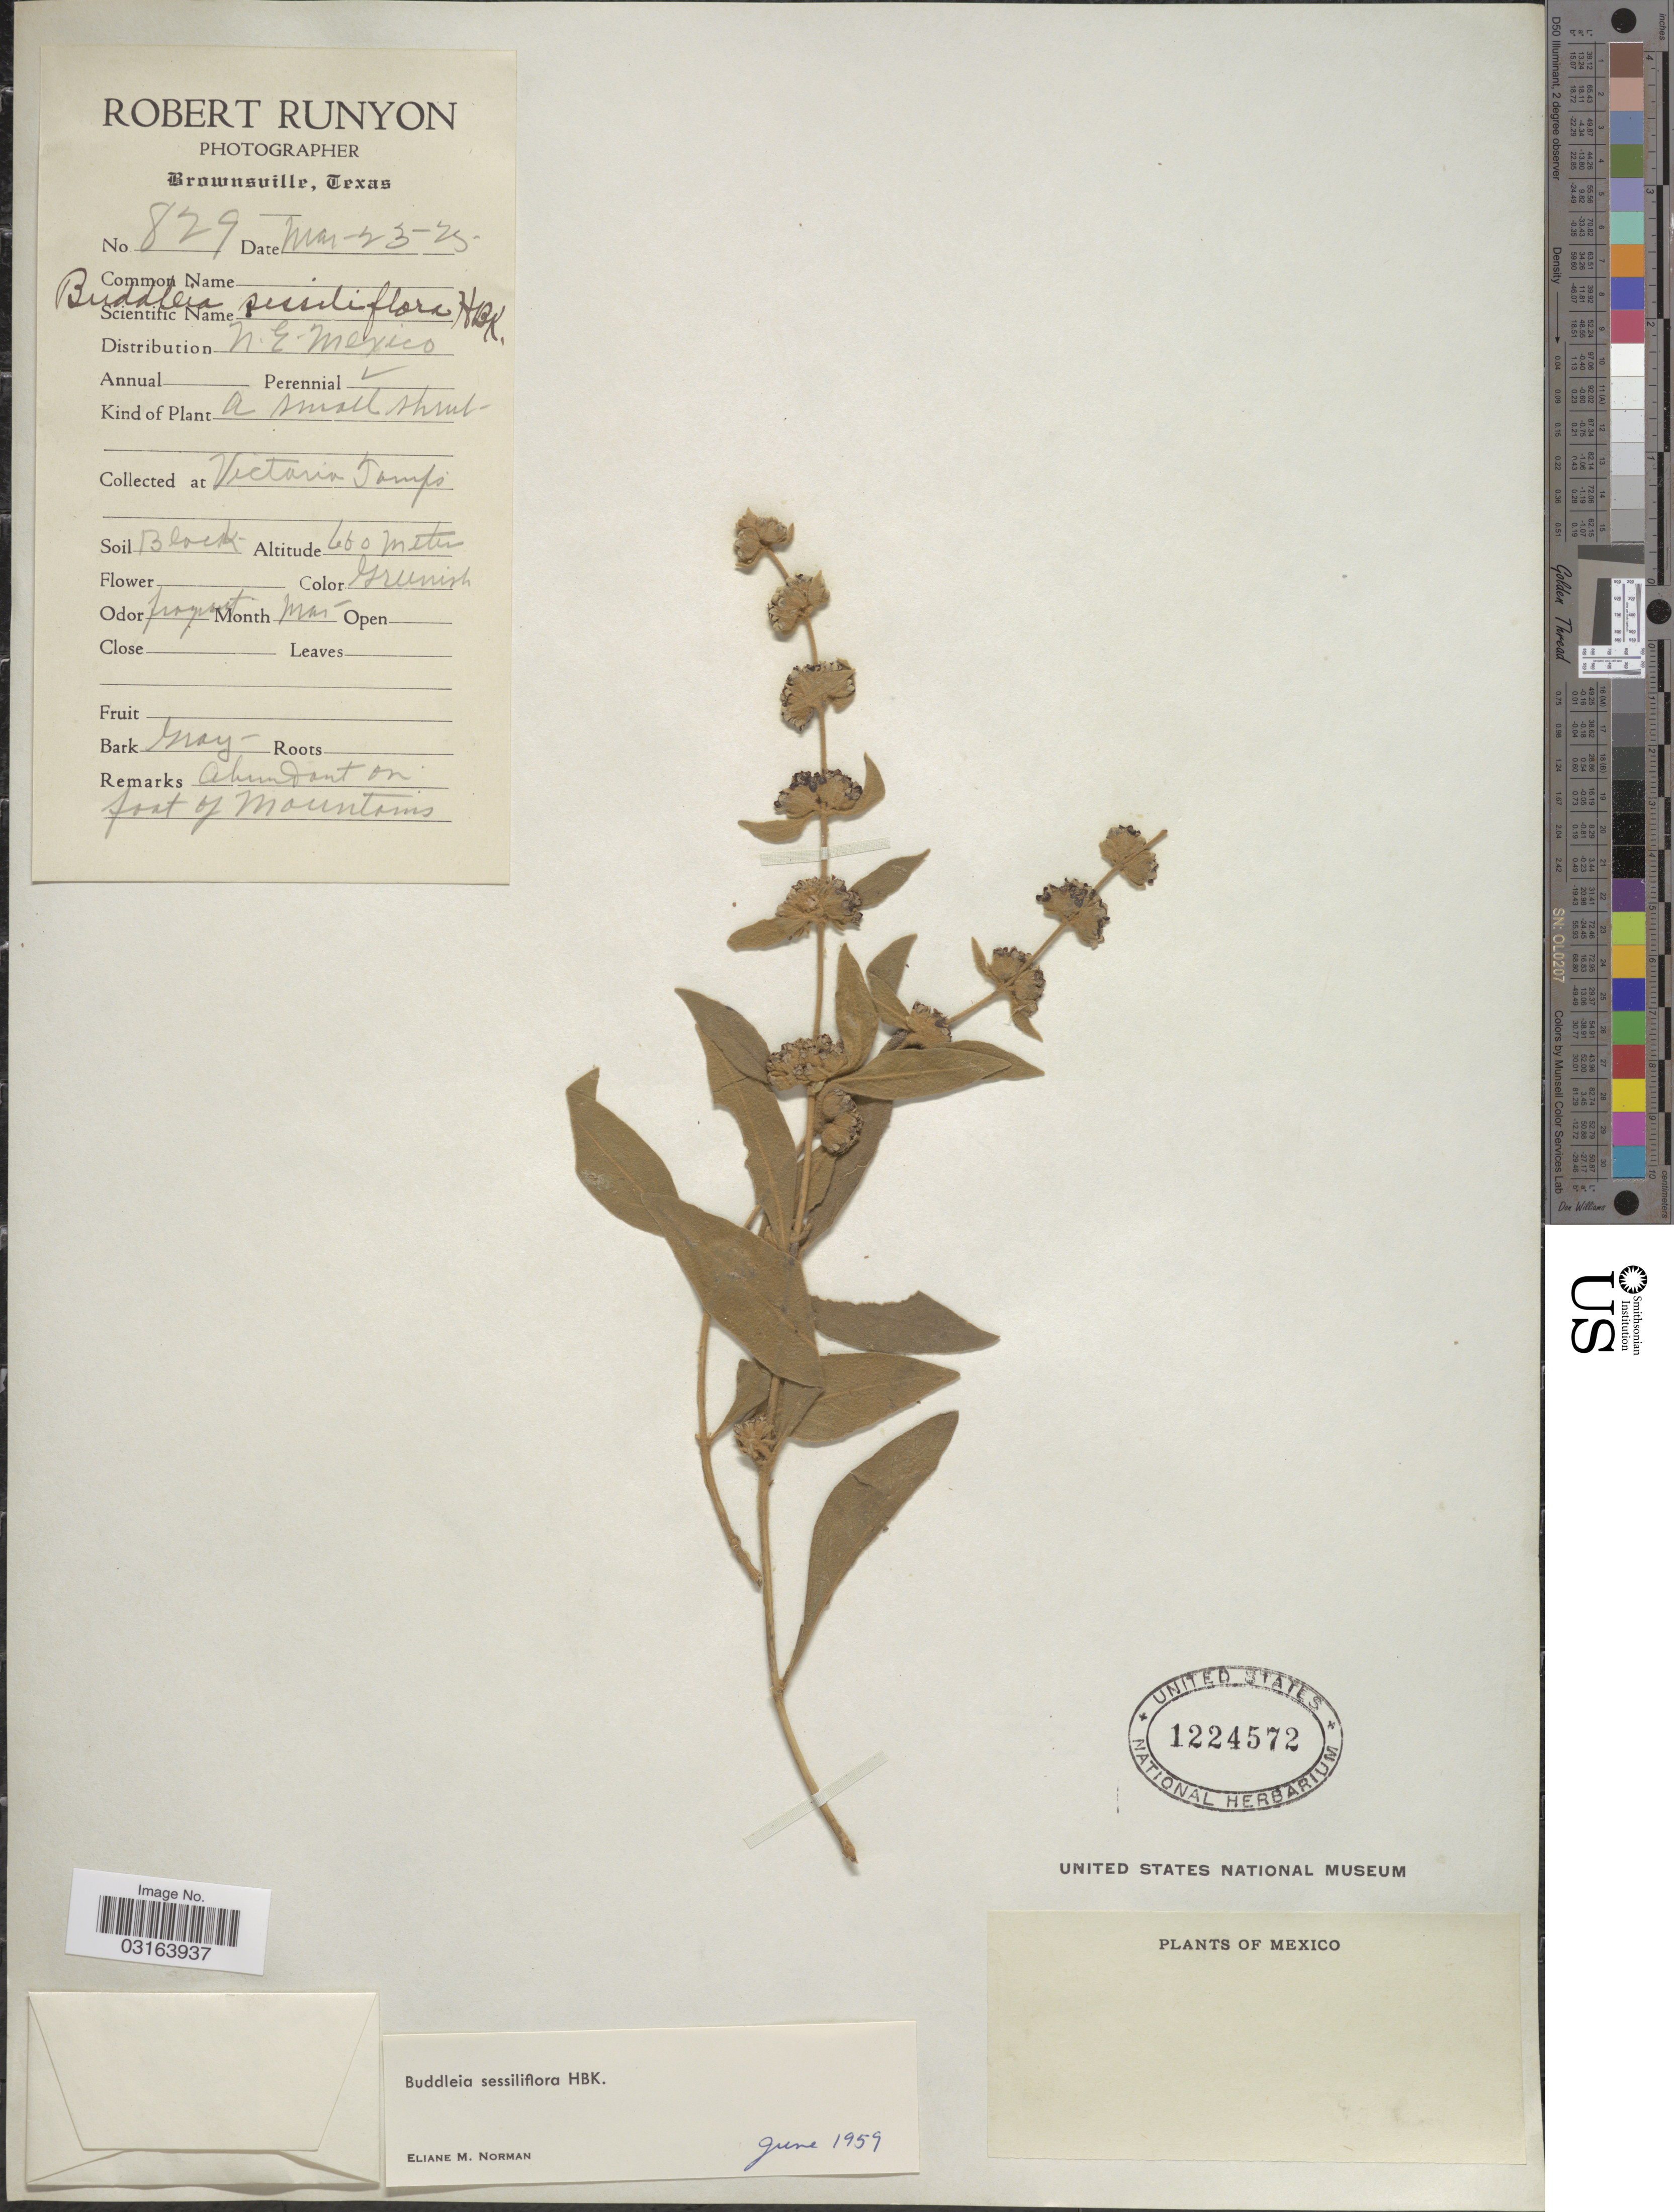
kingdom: Plantae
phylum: Tracheophyta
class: Magnoliopsida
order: Lamiales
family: Scrophulariaceae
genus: Buddleja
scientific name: Buddleja sessiliflora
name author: Kunth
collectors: R. Runyon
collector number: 829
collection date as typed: Transcribed d/m/y: 23/3/25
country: Mexico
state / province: Tamaulipas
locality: N. E. Mexico. Victoria Tamps.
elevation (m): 660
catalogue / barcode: US 1224572